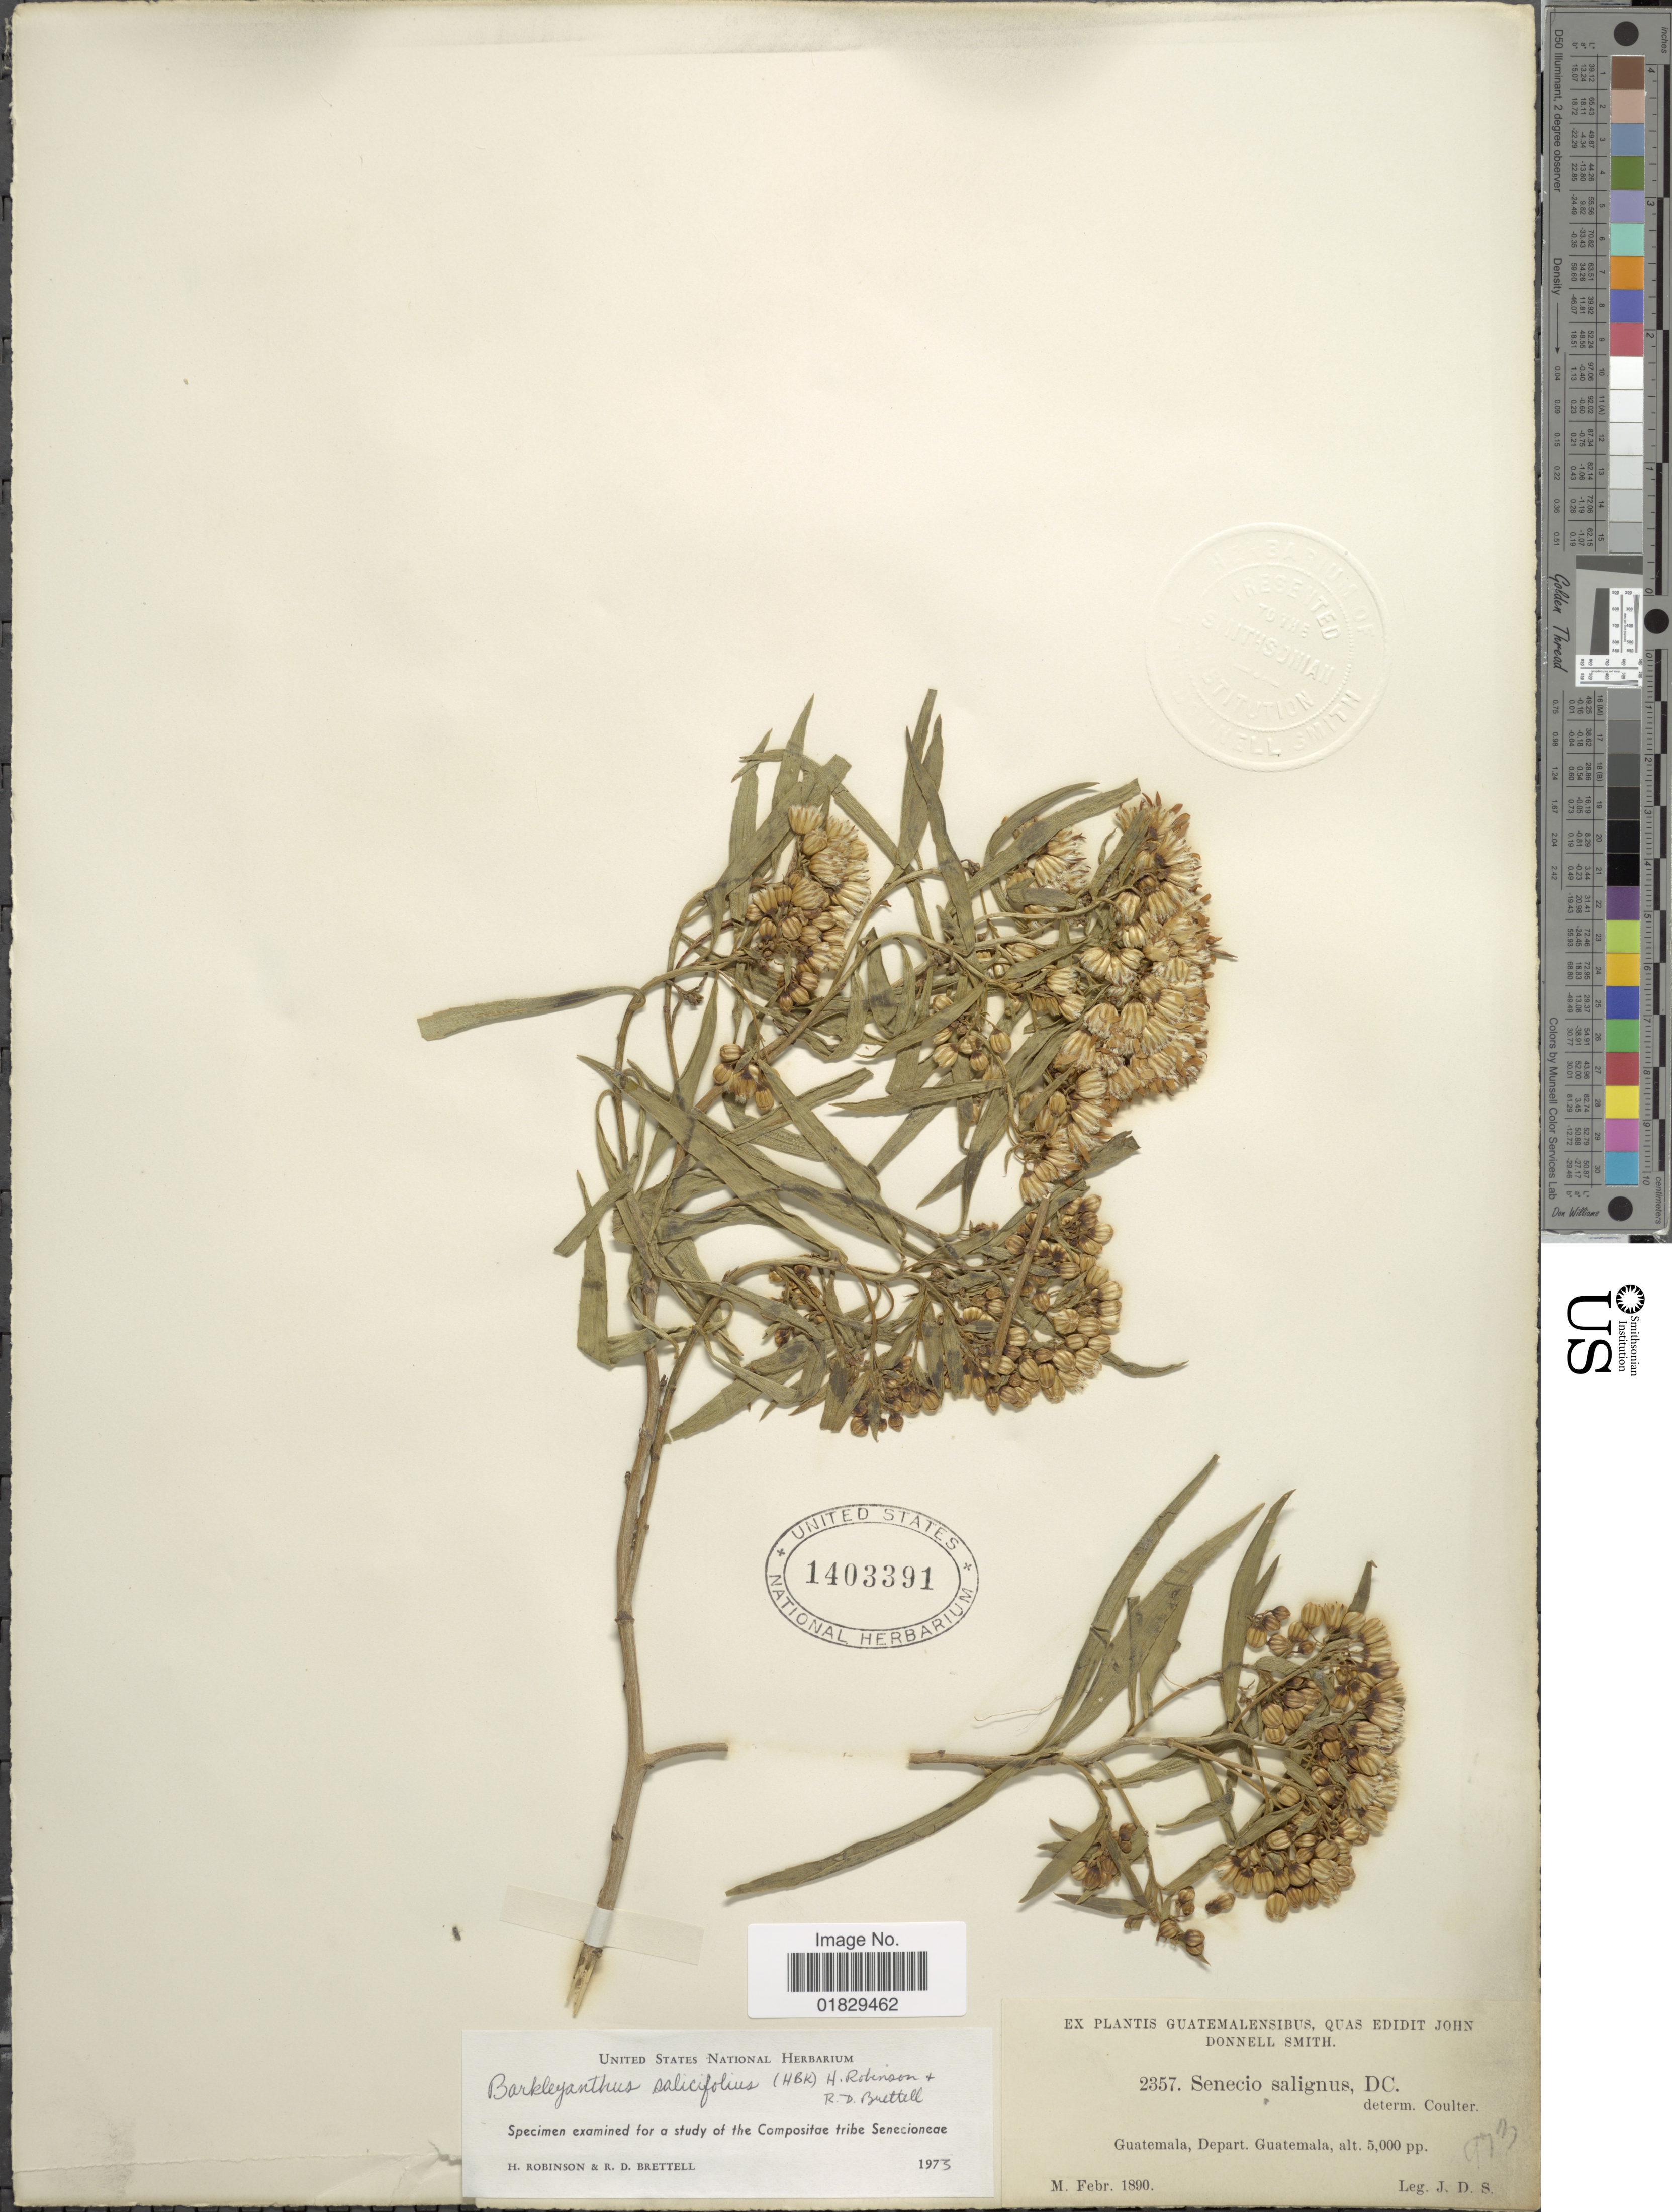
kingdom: Plantae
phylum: Tracheophyta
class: Magnoliopsida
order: Asterales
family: Asteraceae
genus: Barkleyanthus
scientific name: Barkleyanthus salicifolius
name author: (Kunth) H. Rob. & Brettell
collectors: J. Donnell Smith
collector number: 2357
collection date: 1890-02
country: Guatemala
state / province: Guatemala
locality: Guatemala, Depart. Guatemala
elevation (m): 1524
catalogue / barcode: US 1403391